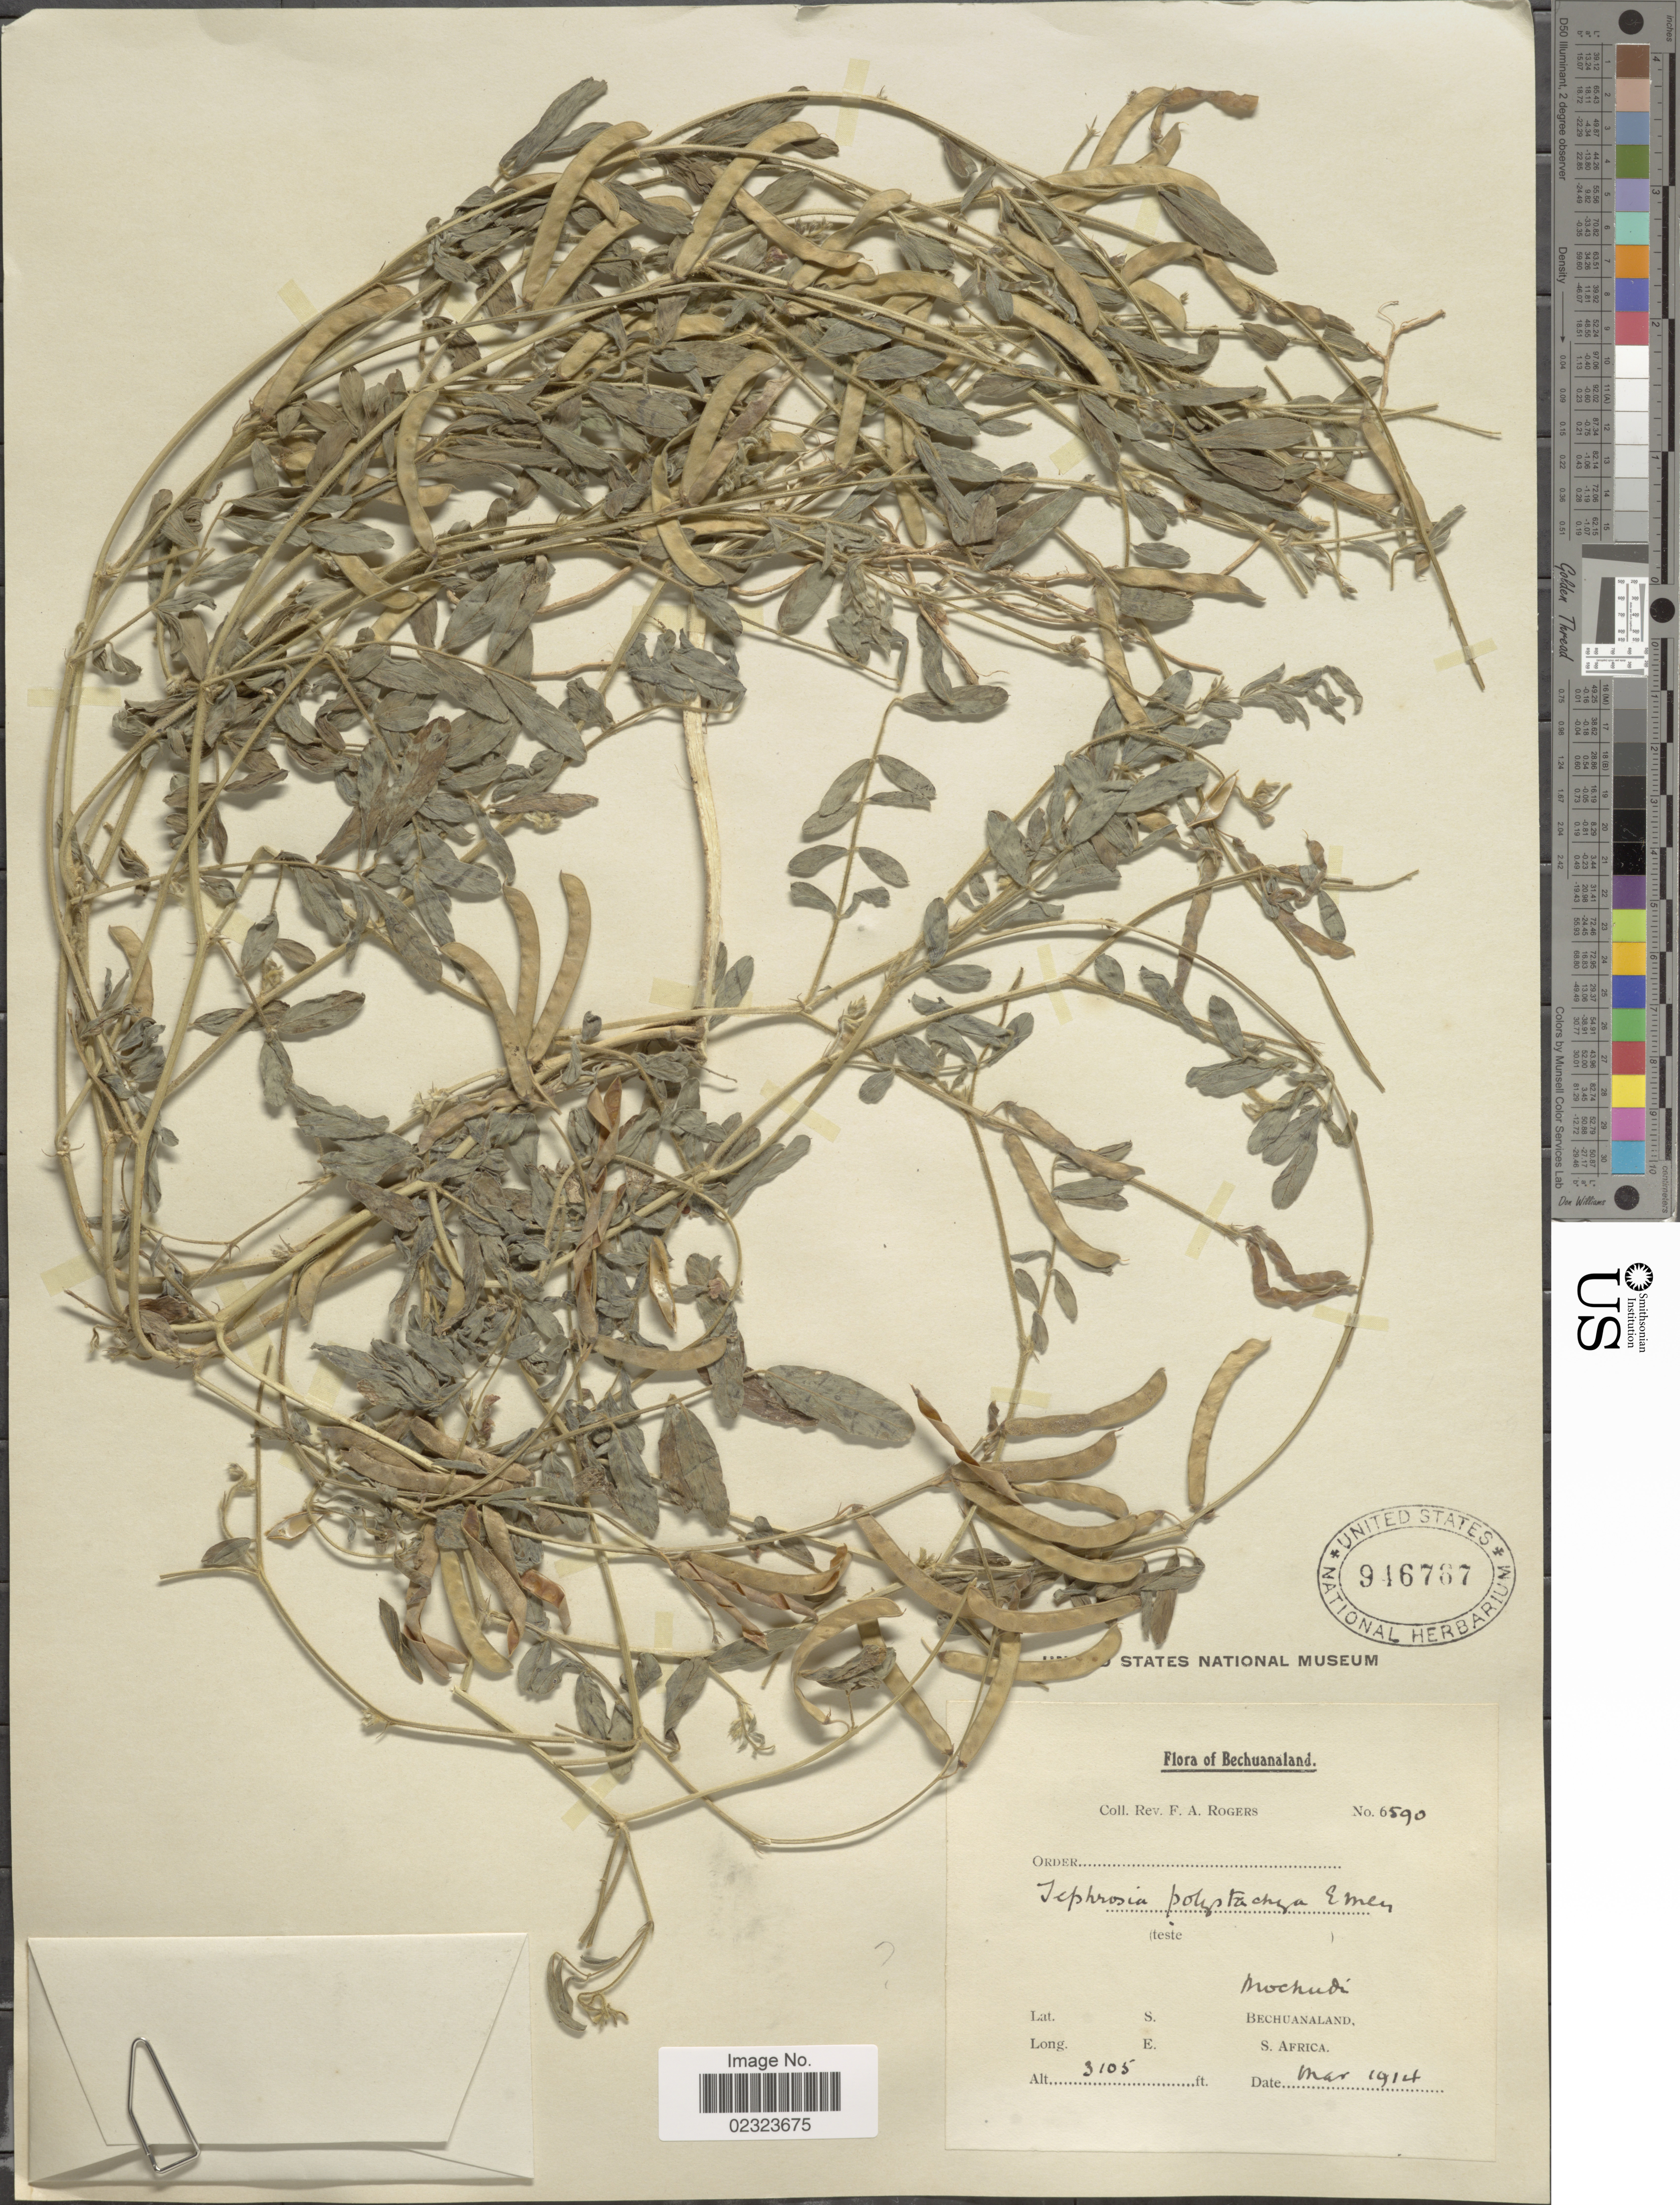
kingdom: Plantae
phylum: Tracheophyta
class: Magnoliopsida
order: Fabales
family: Fabaceae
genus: Tephrosia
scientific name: Tephrosia polystachya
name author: E. Mey.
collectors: F. A. Rogers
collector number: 6590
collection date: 1914-03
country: Botswana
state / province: Kgatleng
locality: Mochudi, Bechuanaland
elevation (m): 946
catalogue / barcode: US 946767